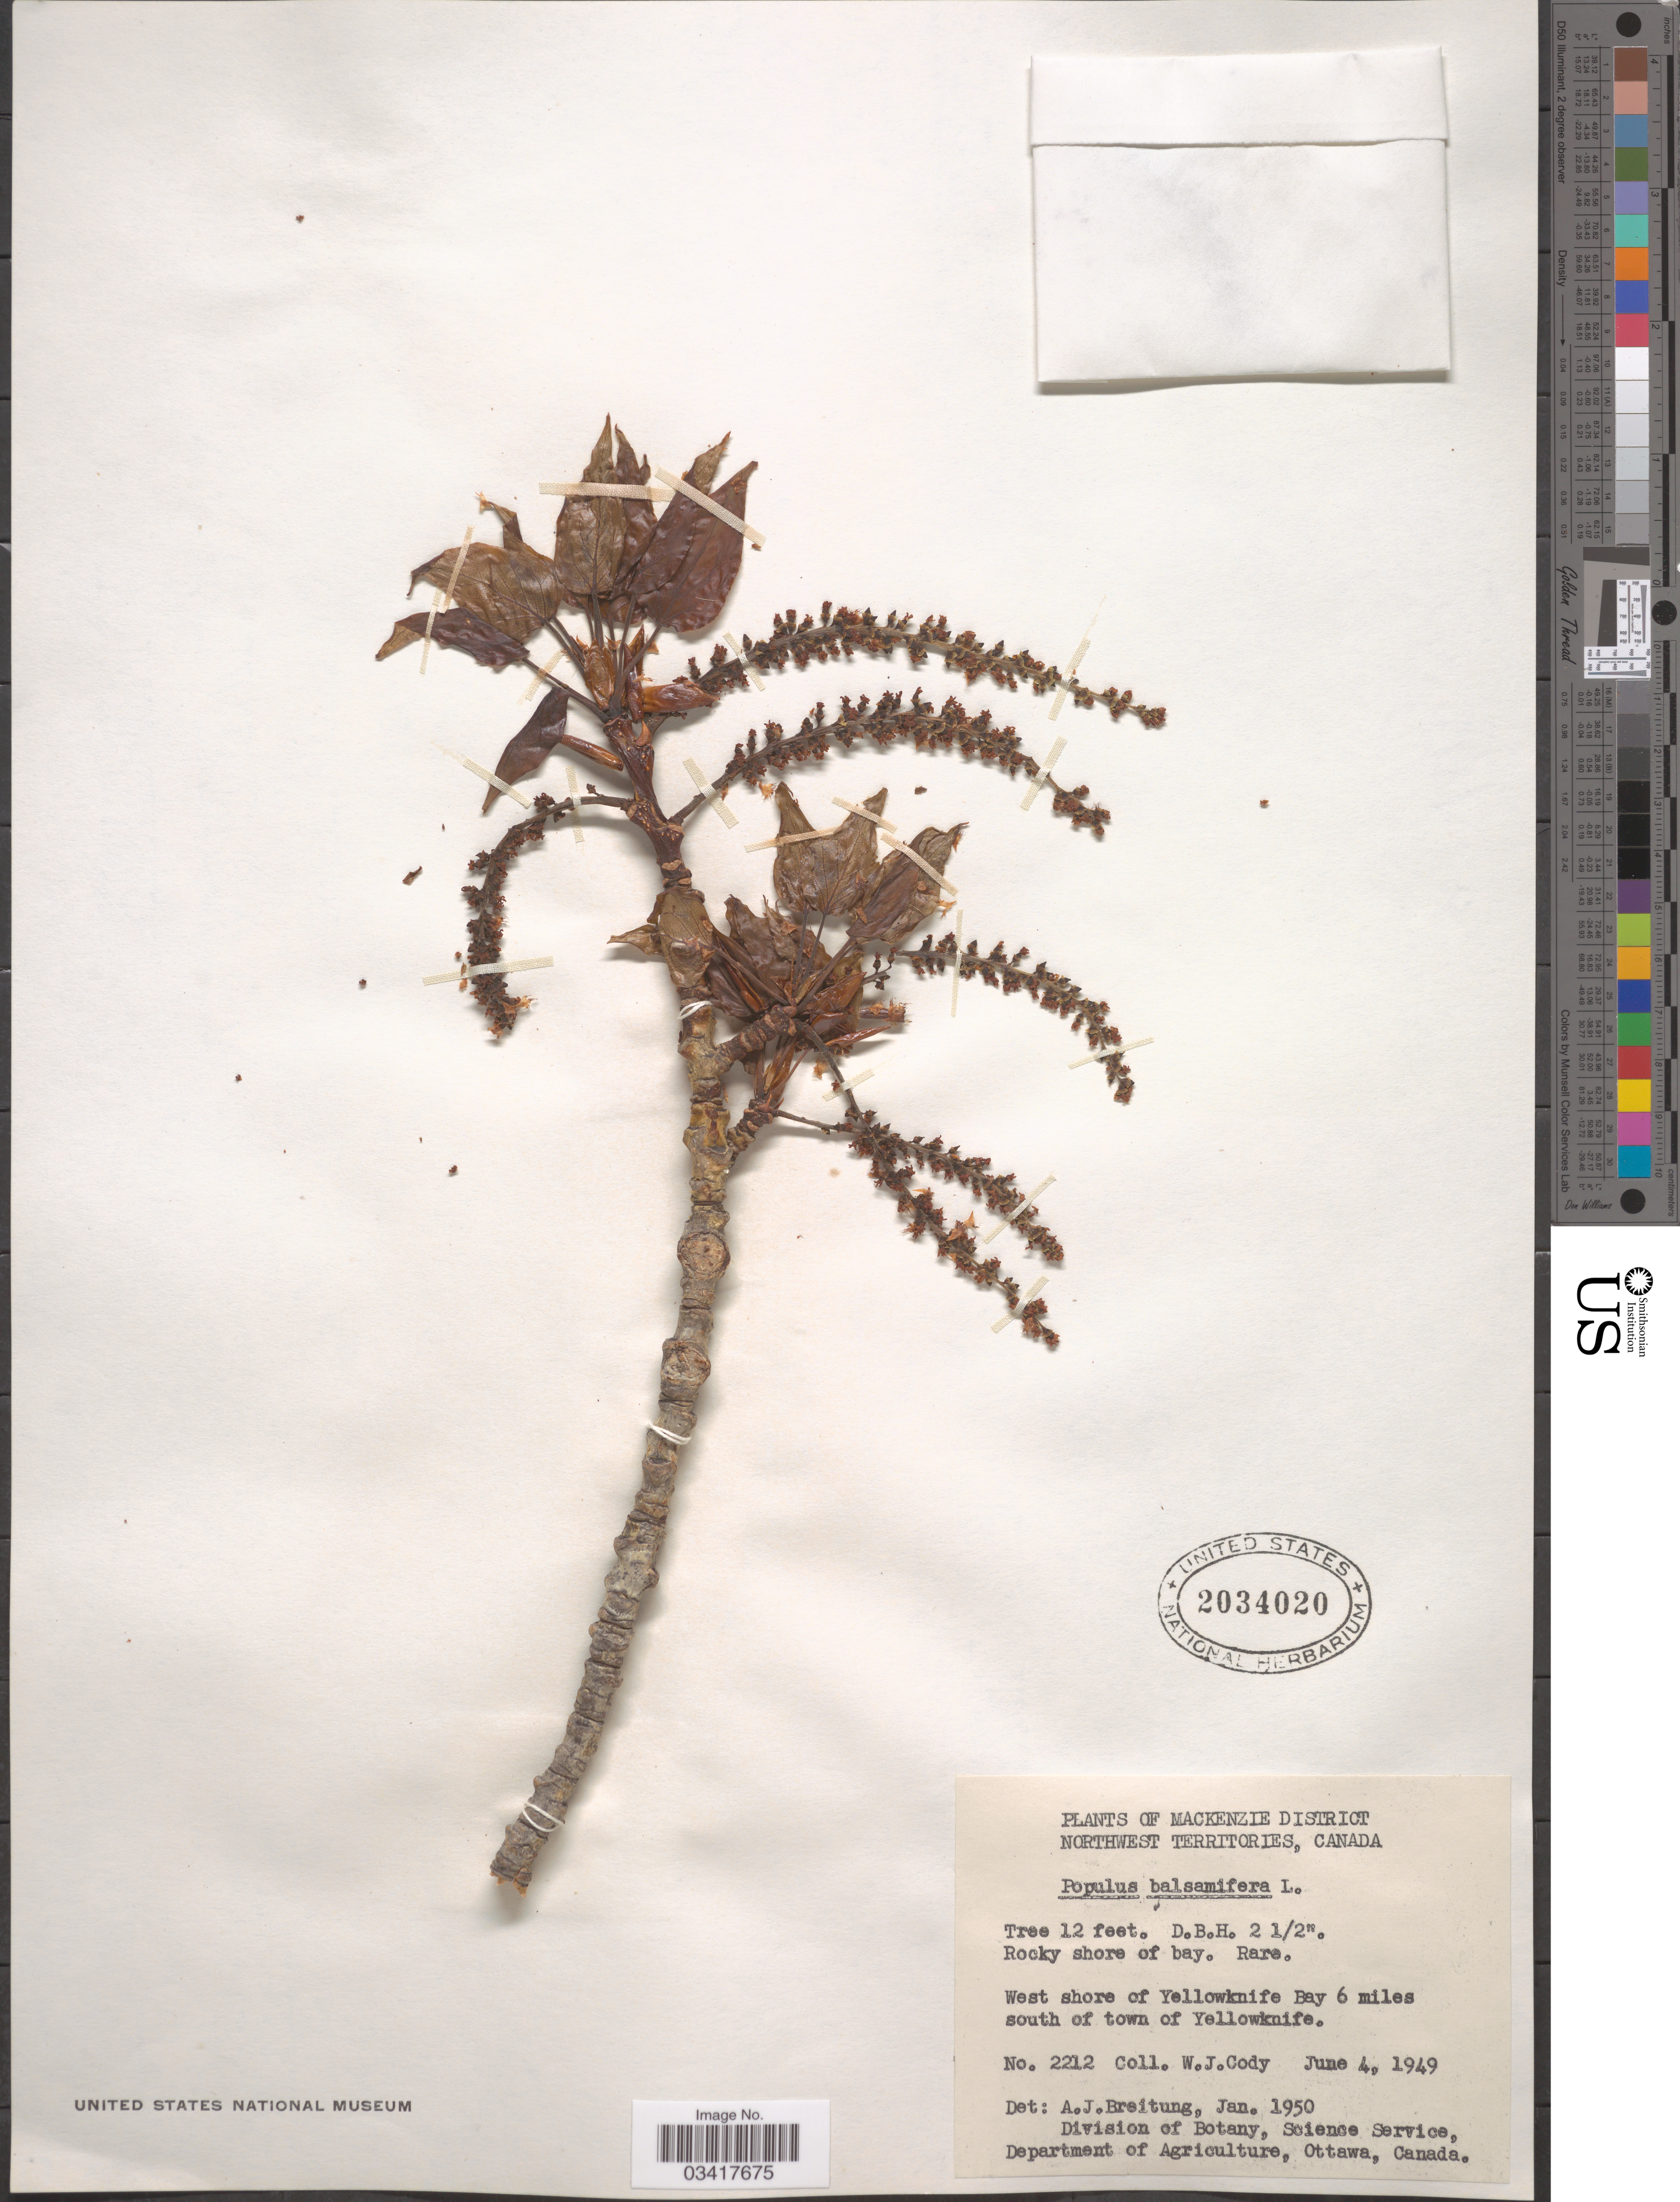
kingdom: Plantae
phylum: Tracheophyta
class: Magnoliopsida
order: Malpighiales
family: Salicaceae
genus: Populus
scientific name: Populus balsamifera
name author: L.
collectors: W. Cody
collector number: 2212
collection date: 1949-06-04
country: Canada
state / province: Northwest Territories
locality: Mackenzie District. West shore of Yellowknife Bay 6 miles south of town of Yellowknife.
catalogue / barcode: US 2034020